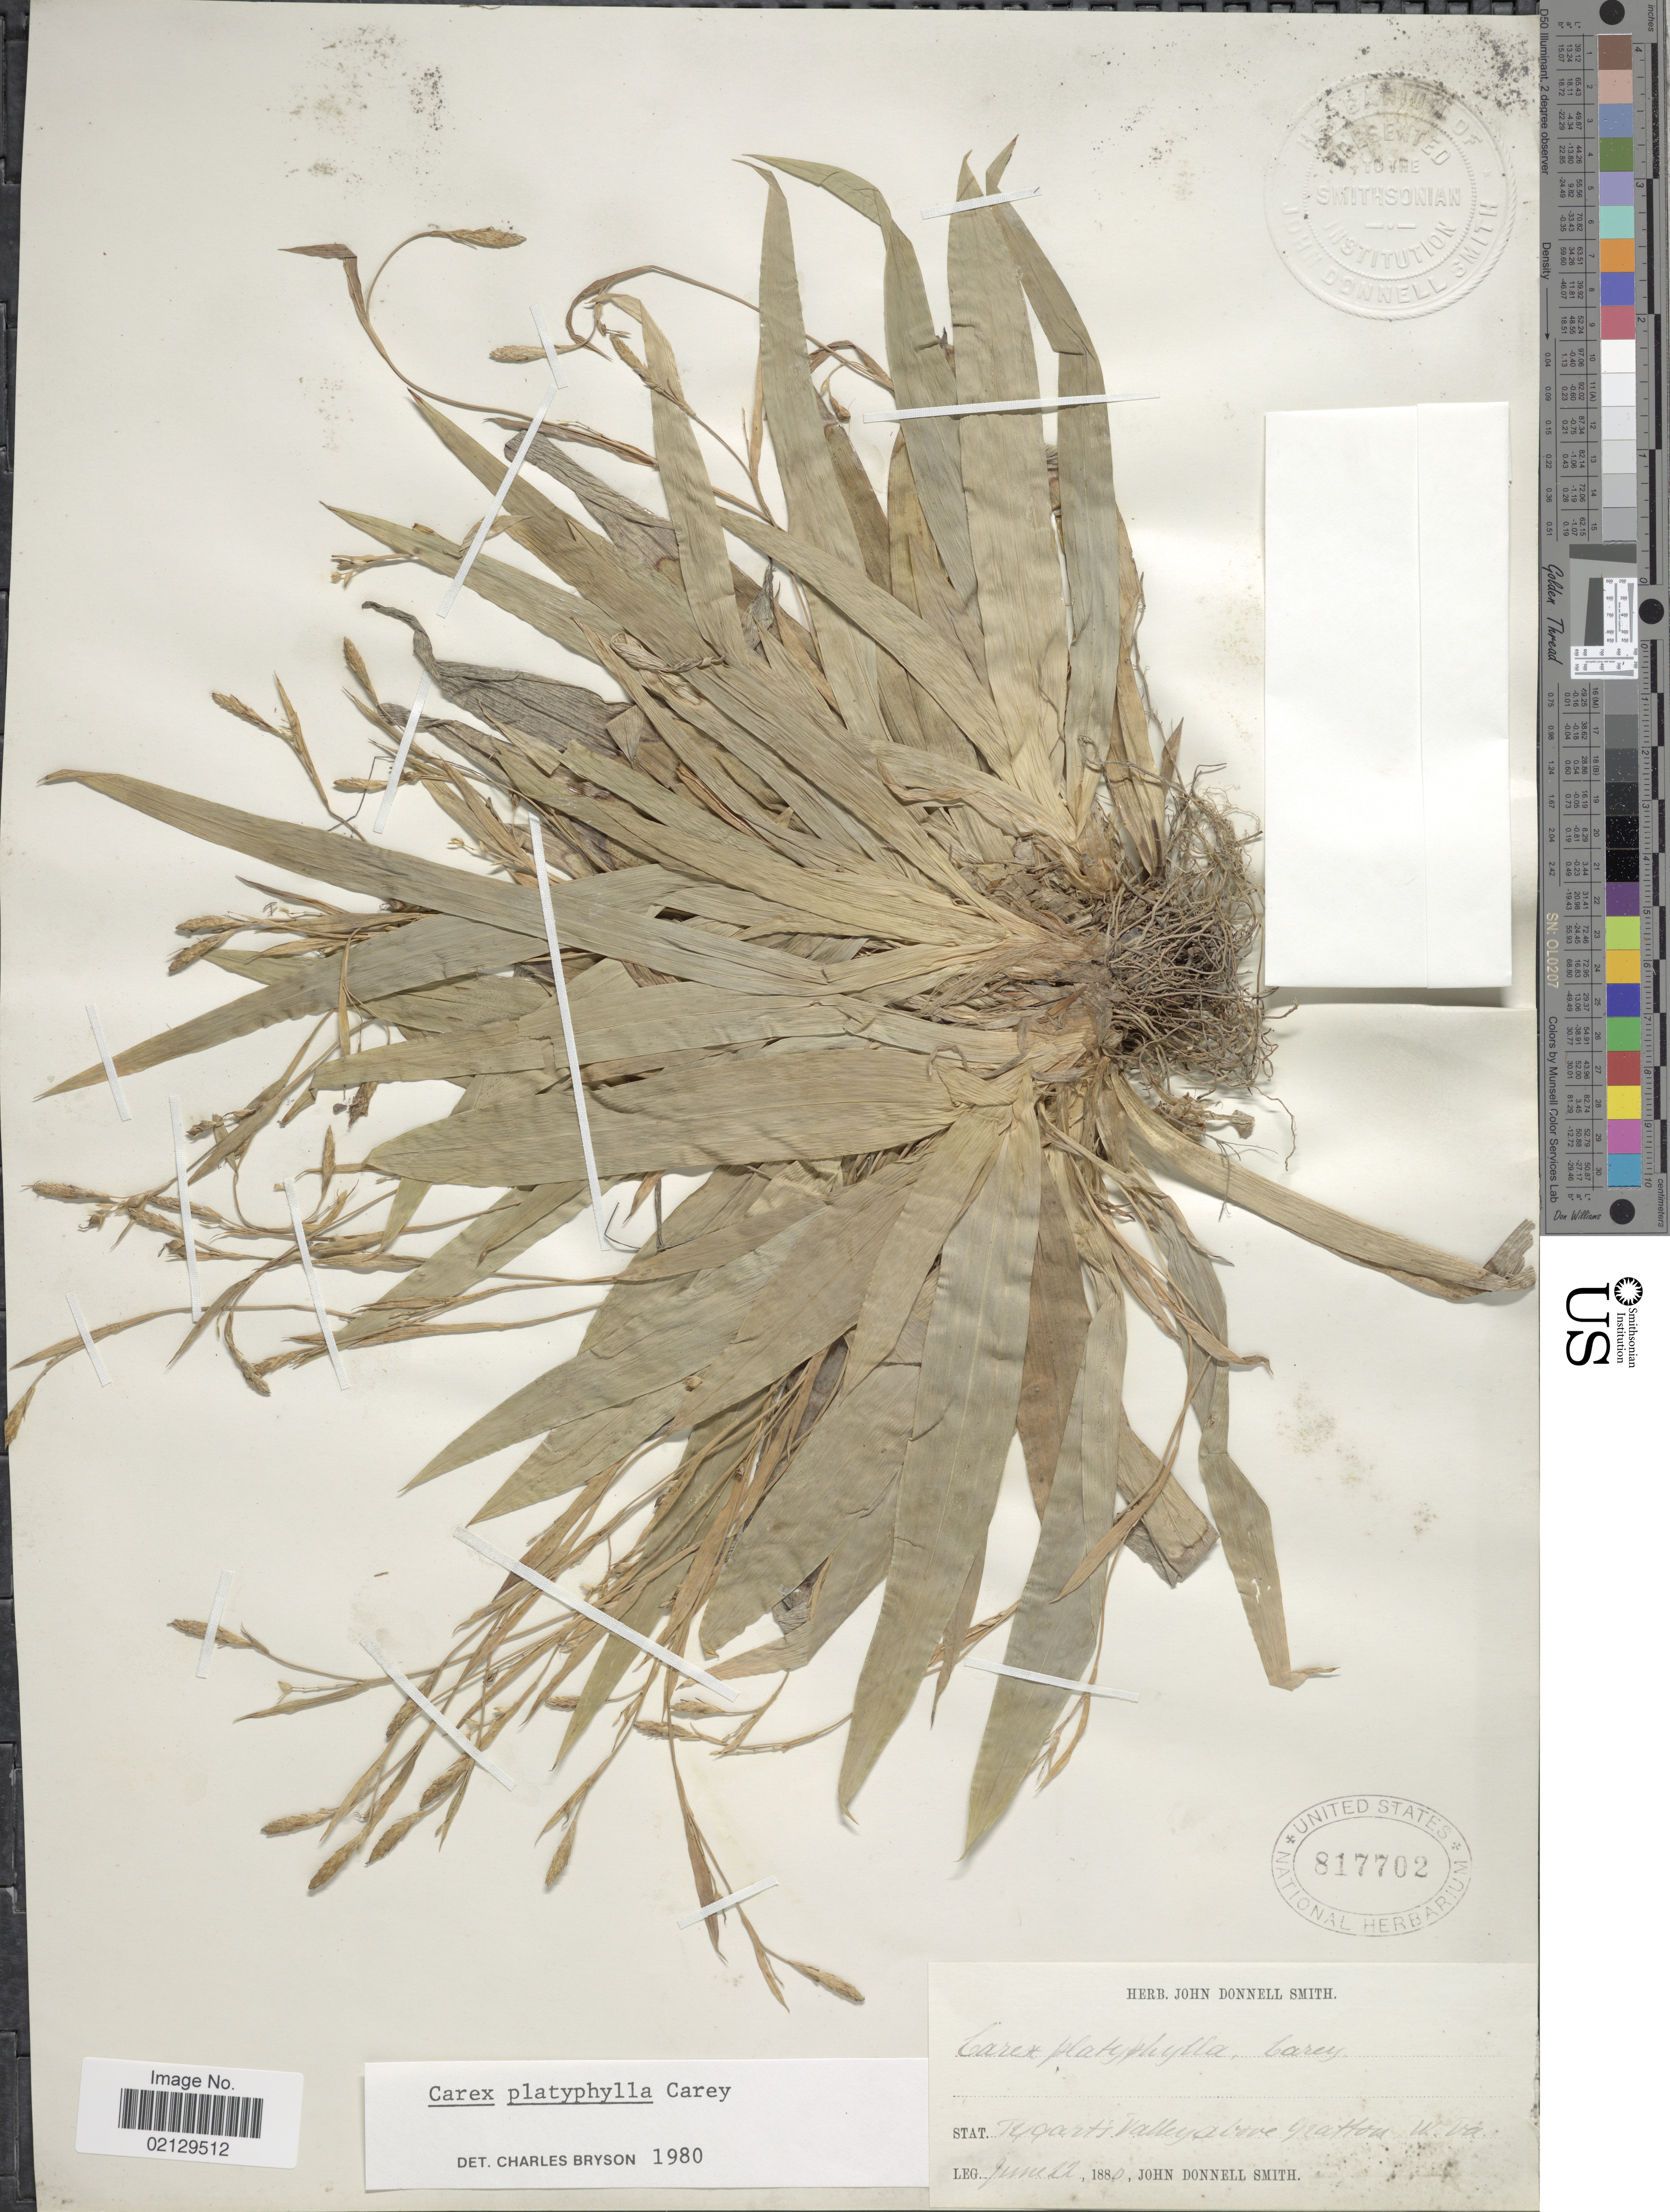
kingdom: Plantae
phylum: Tracheophyta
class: Liliopsida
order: Poales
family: Cyperaceae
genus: Carex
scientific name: Carex platyphylla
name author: J. Carey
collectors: J. Donnell Smith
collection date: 1880-06-22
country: United States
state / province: West Virginia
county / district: Randolph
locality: Tygarts Valley above Gratton, W. Va.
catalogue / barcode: US 817702